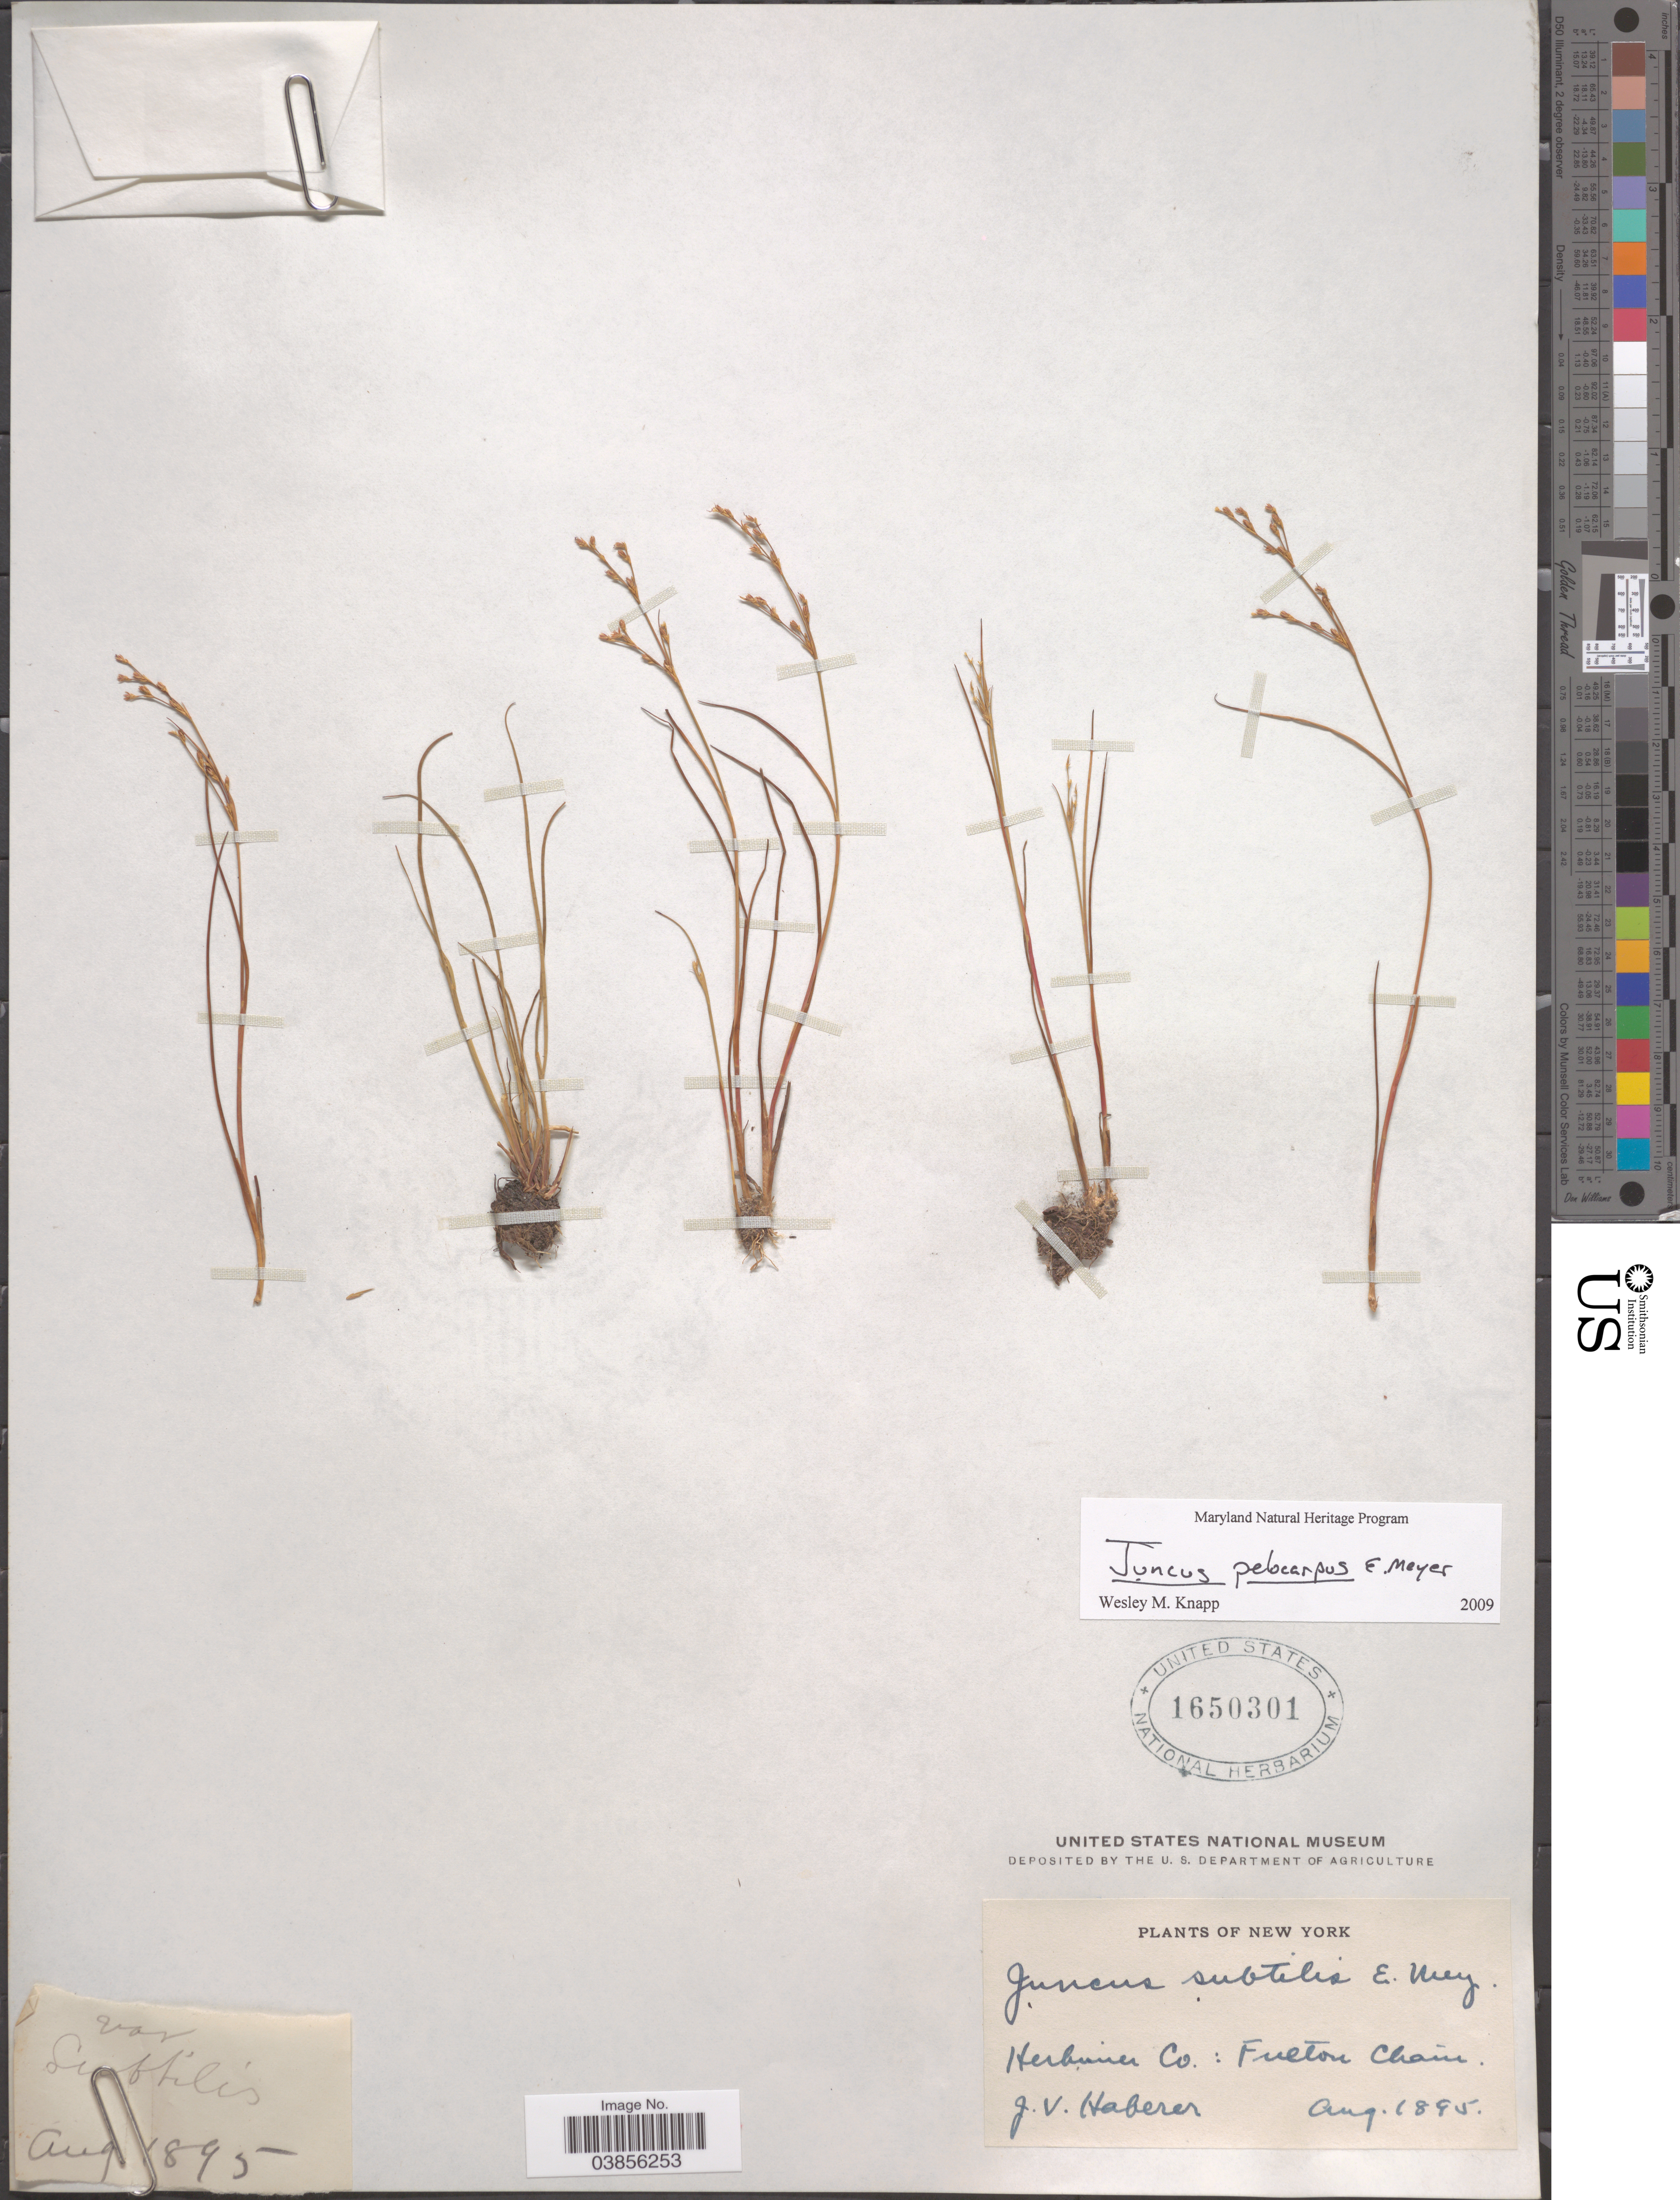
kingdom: Plantae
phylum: Tracheophyta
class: Liliopsida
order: Poales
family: Juncaceae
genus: Juncus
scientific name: Juncus pelocarpus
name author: E. Mey.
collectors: J. V. Haberer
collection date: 1895-08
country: United States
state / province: New York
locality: Herkimer Co.: Fulton Chain.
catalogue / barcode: US 1650301